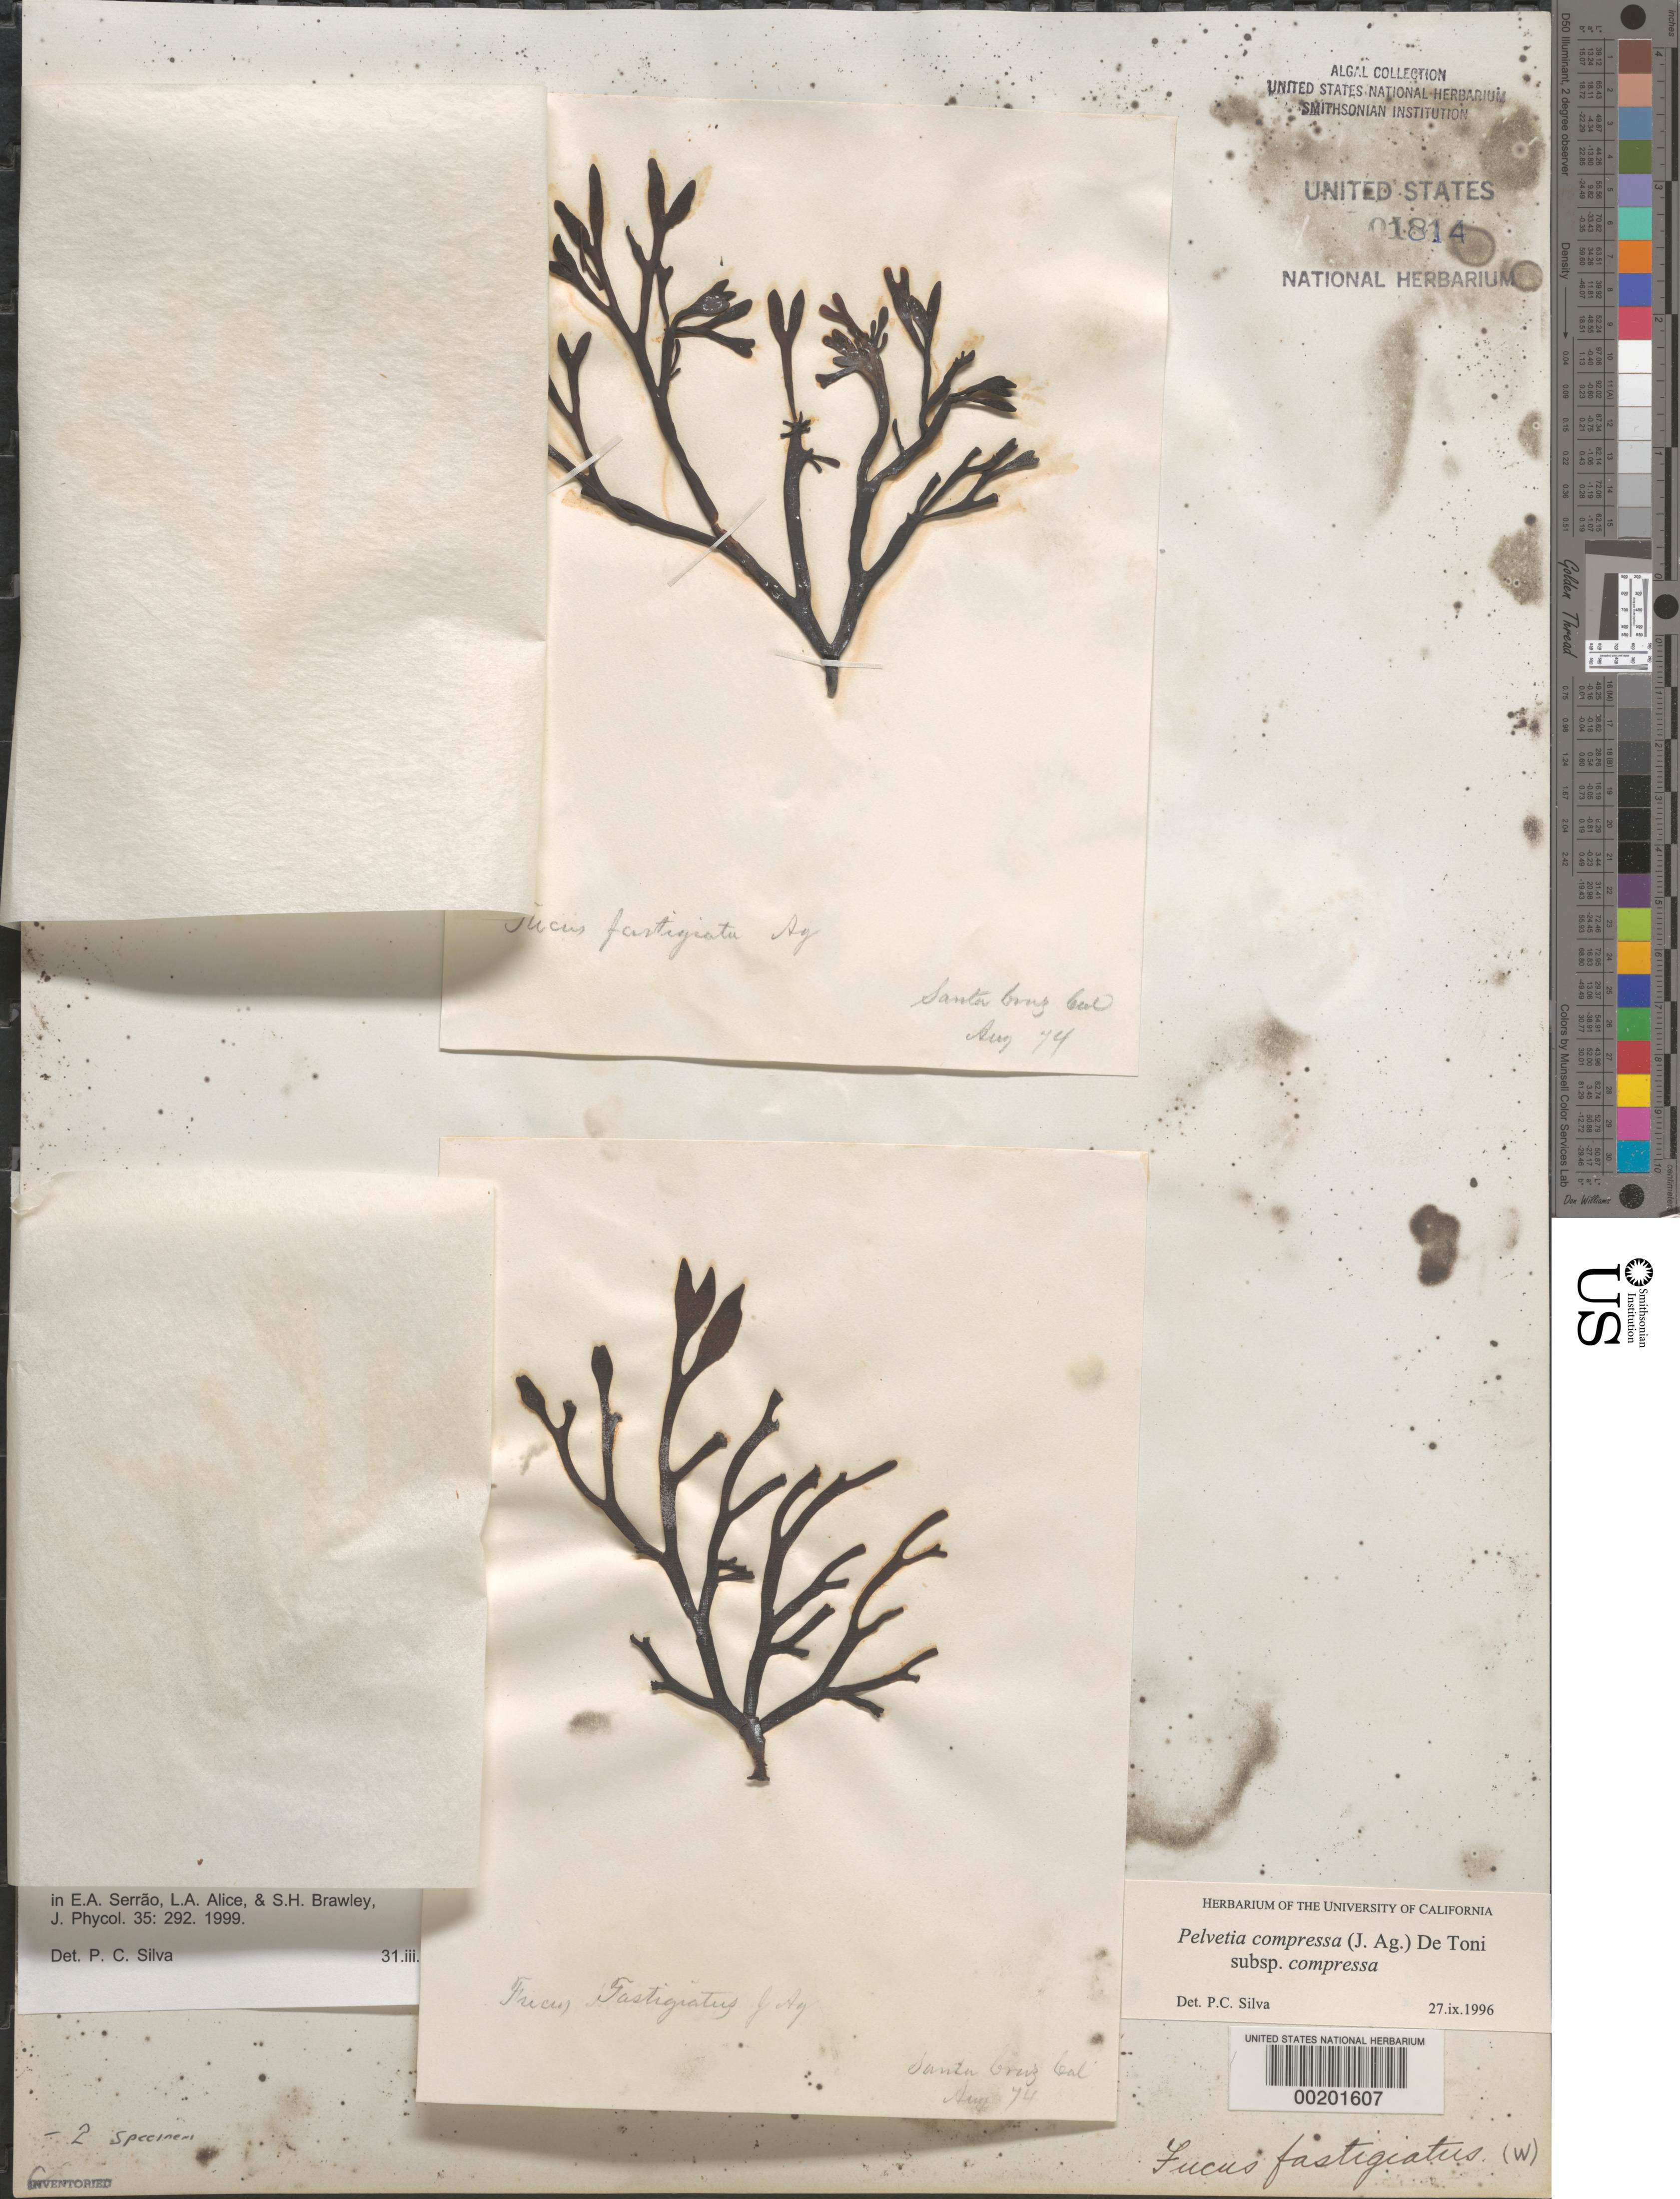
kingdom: Chromista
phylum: Ochrophyta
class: Phaeophyceae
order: Fucales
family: Fucaceae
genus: Silvetia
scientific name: Silvetia compressa subsp. compressa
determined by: Silva, P. C.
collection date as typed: Aug 1874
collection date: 1874-08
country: United States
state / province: California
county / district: Santa Cruz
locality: Santa Cruz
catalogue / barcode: US 1814